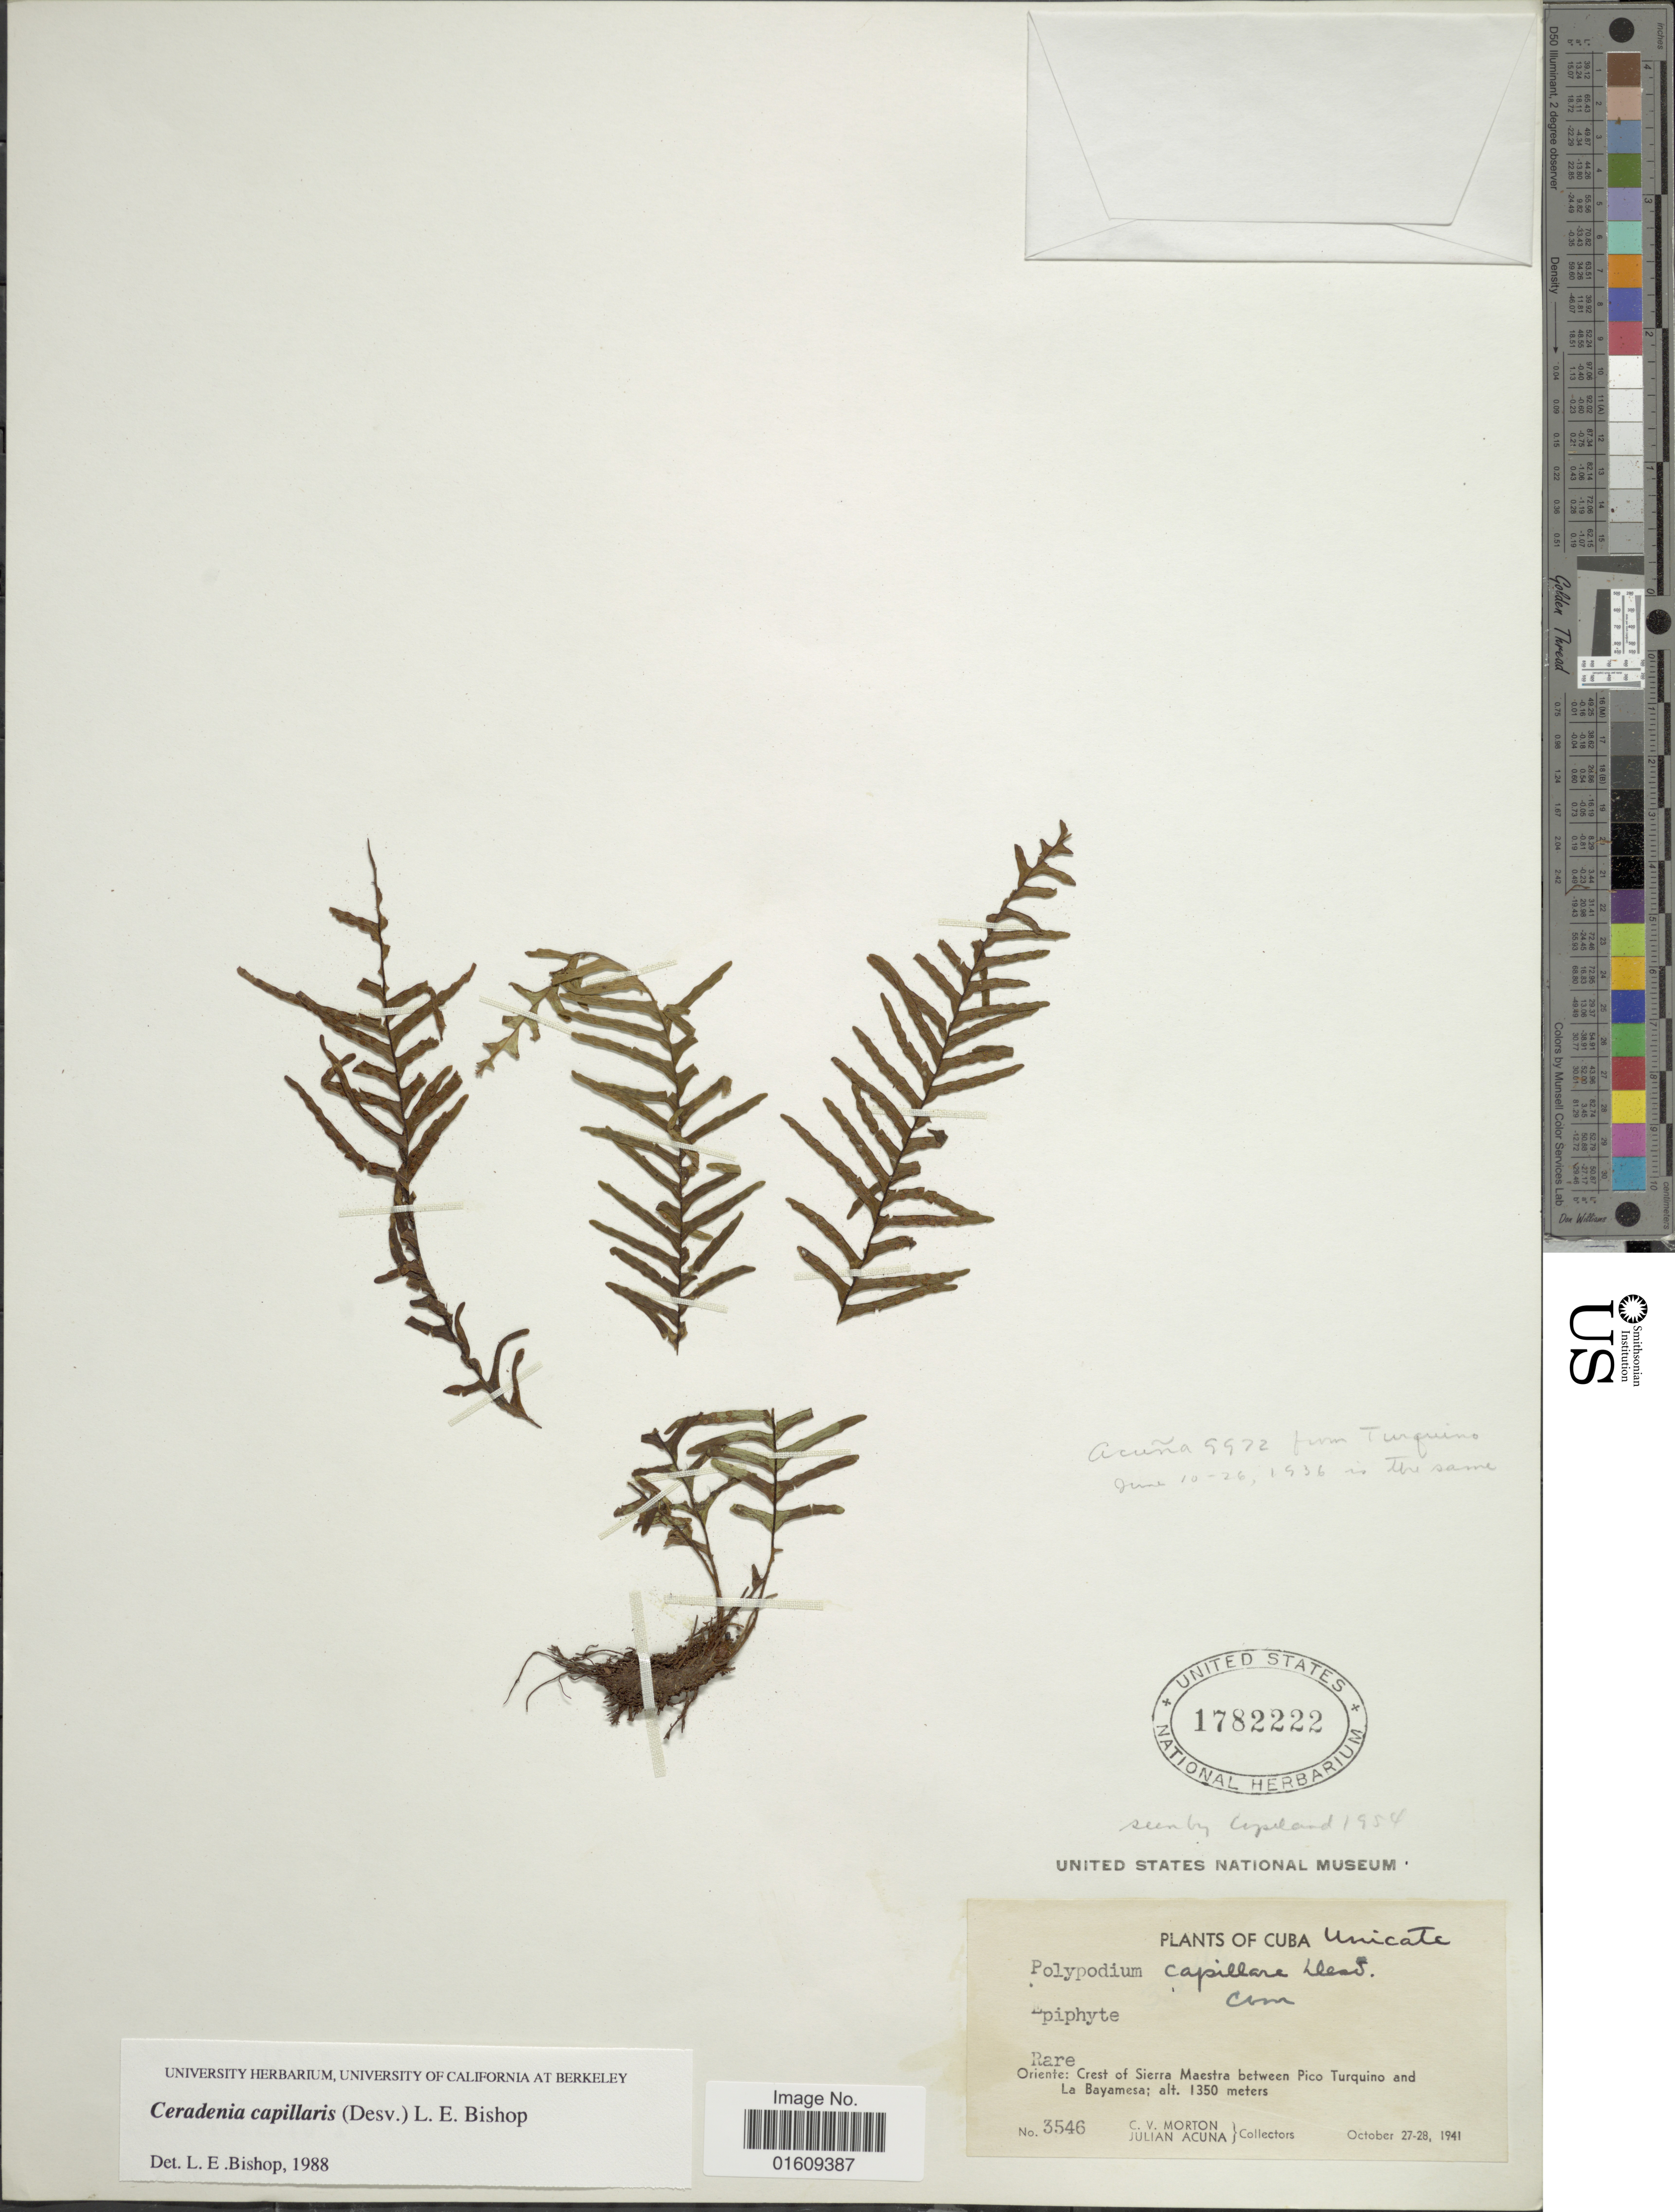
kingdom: Plantae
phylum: Tracheophyta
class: Polypodiopsida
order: Polypodiales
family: Polypodiaceae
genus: Ceradenia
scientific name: Ceradenia capillaris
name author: (Desv.) L.E. Bishop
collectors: C. V. Morton & J. B. Acuña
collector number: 3546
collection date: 1941-10-27/1941-10-28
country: Cuba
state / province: Oriente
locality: Cuba, Oriente: Crest of Sierra Maestra between Pico Turquino and La Bayamesa.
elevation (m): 1350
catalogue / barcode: US 1782222